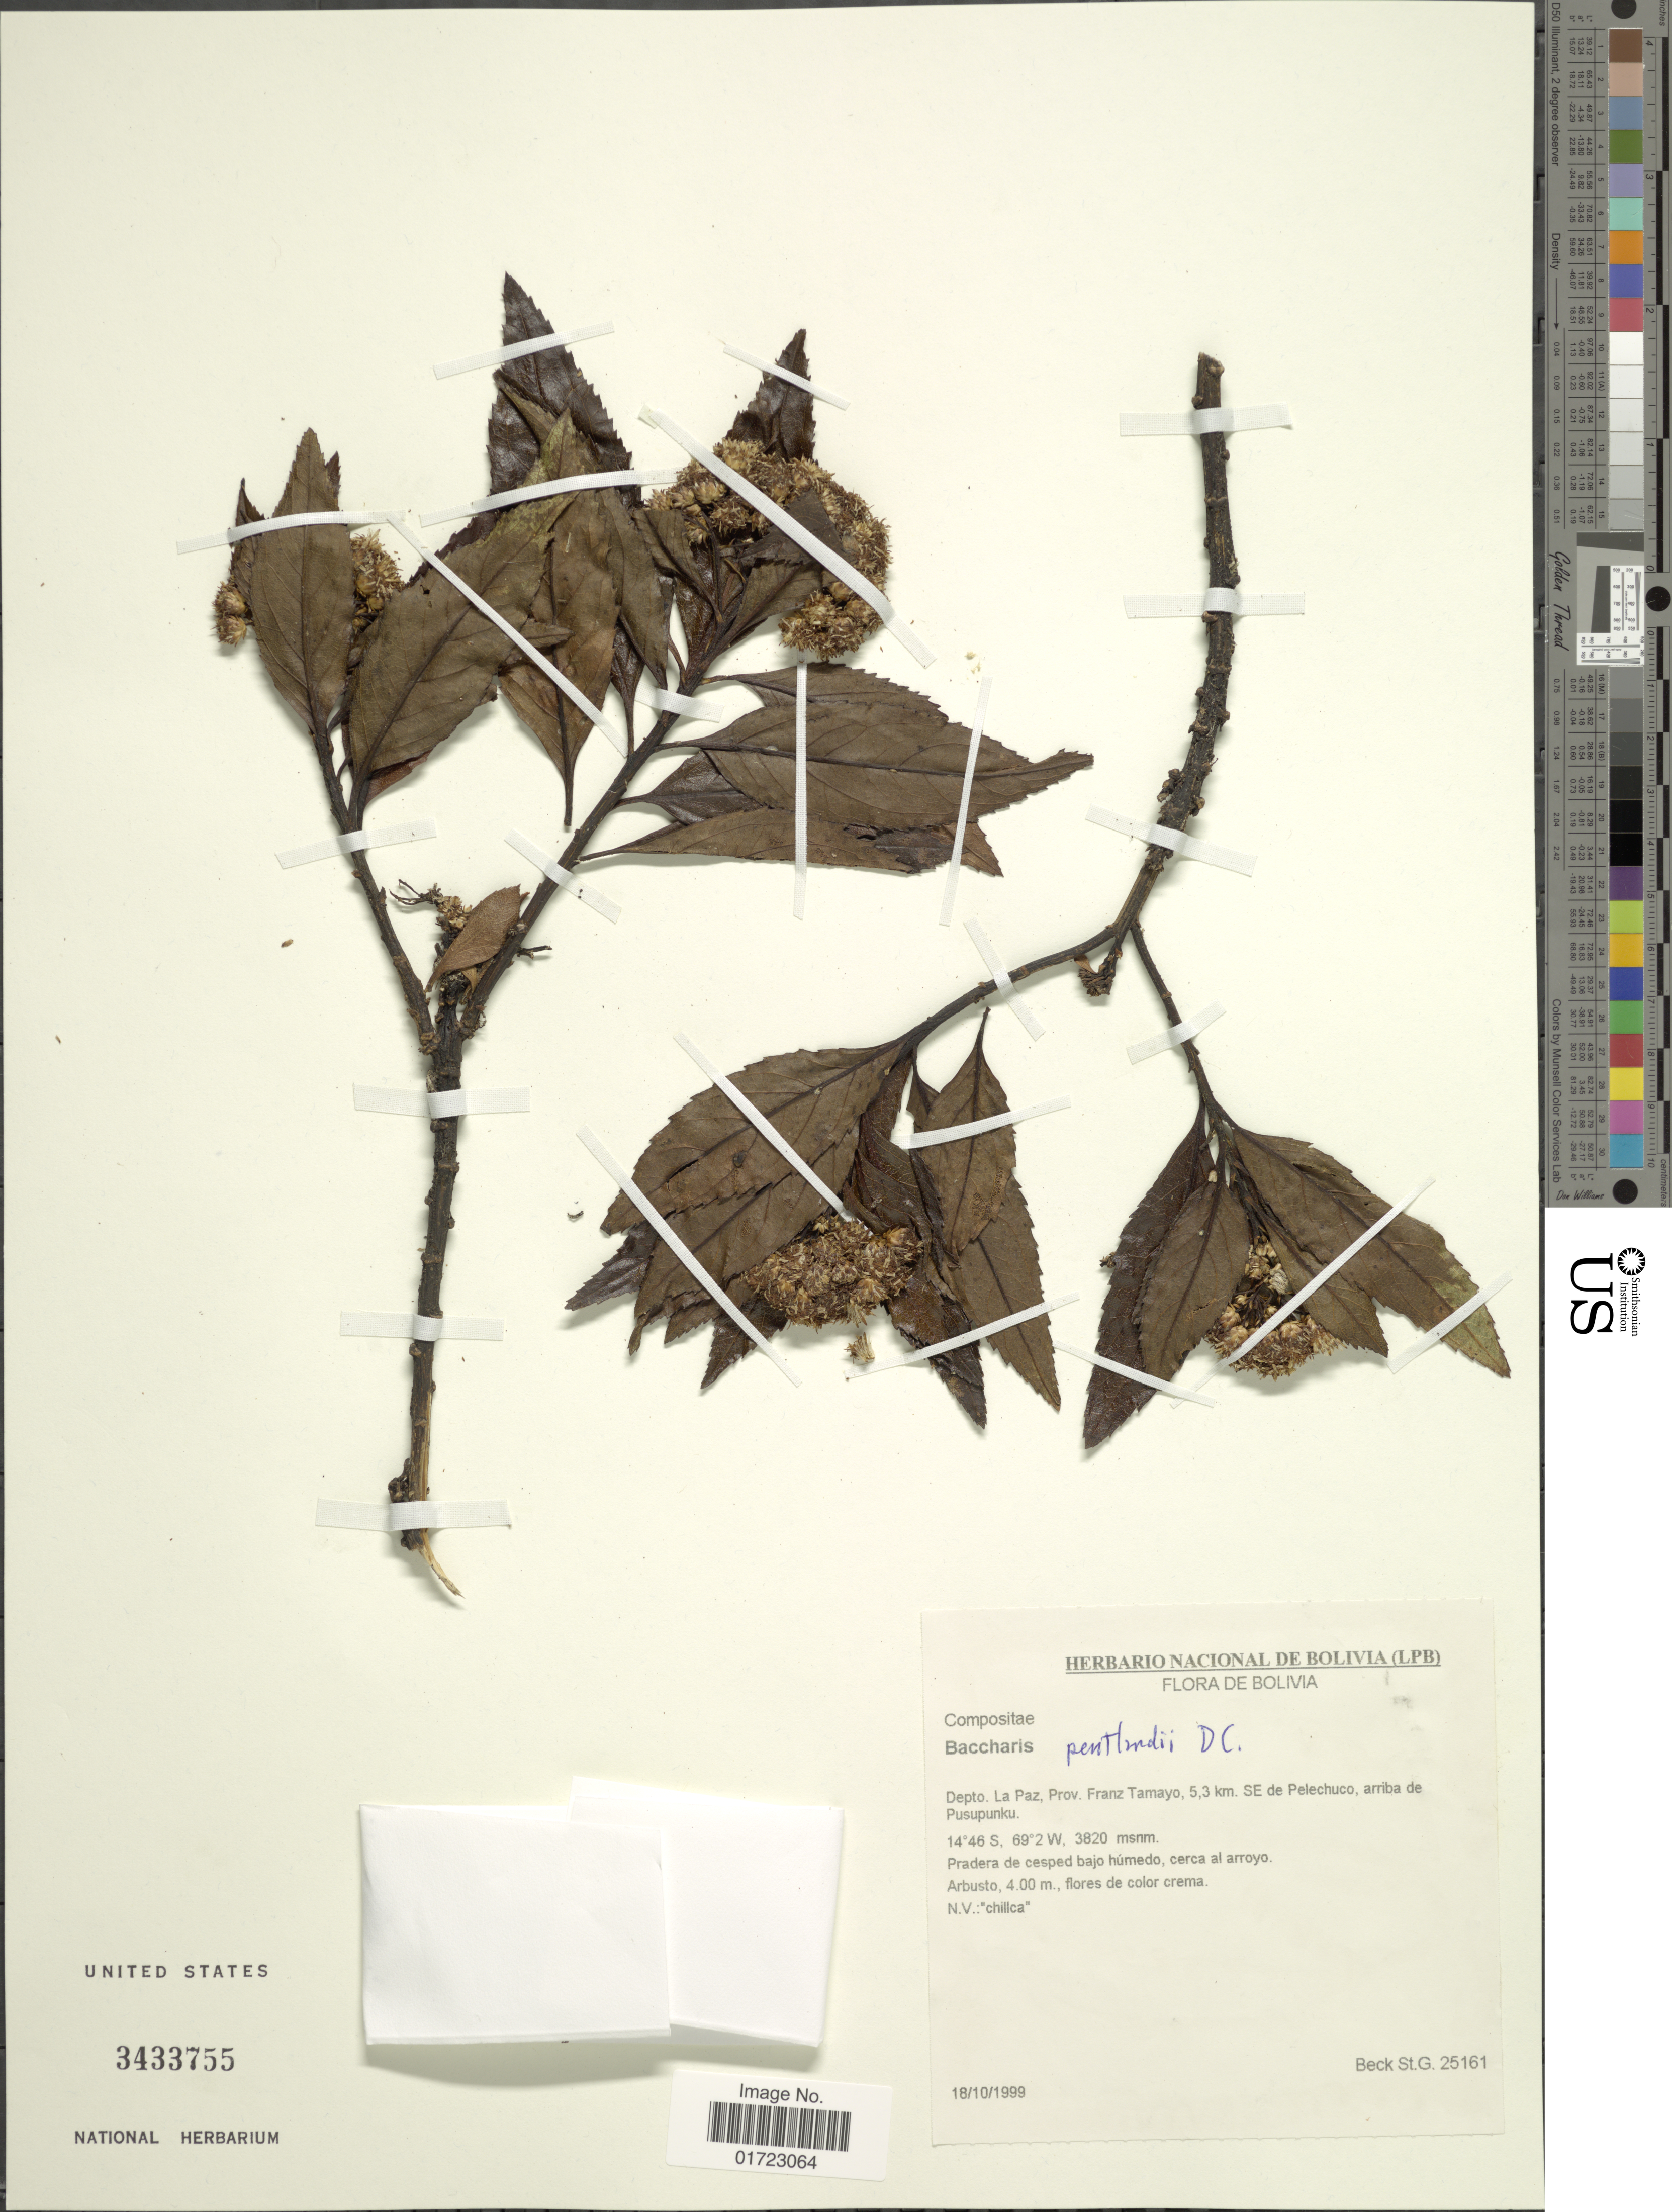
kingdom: Plantae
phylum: Tracheophyta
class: Magnoliopsida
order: Asterales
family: Asteraceae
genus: Baccharis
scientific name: Baccharis pentlandii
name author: DC.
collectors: S. G. Beck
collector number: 25161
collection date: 1999-10-18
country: Bolivia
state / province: La Paz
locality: Franz Tamayo, 5,3 km. Se of Pelechuco,a rriba de Pusupunku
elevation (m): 3820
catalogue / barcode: US 3433755